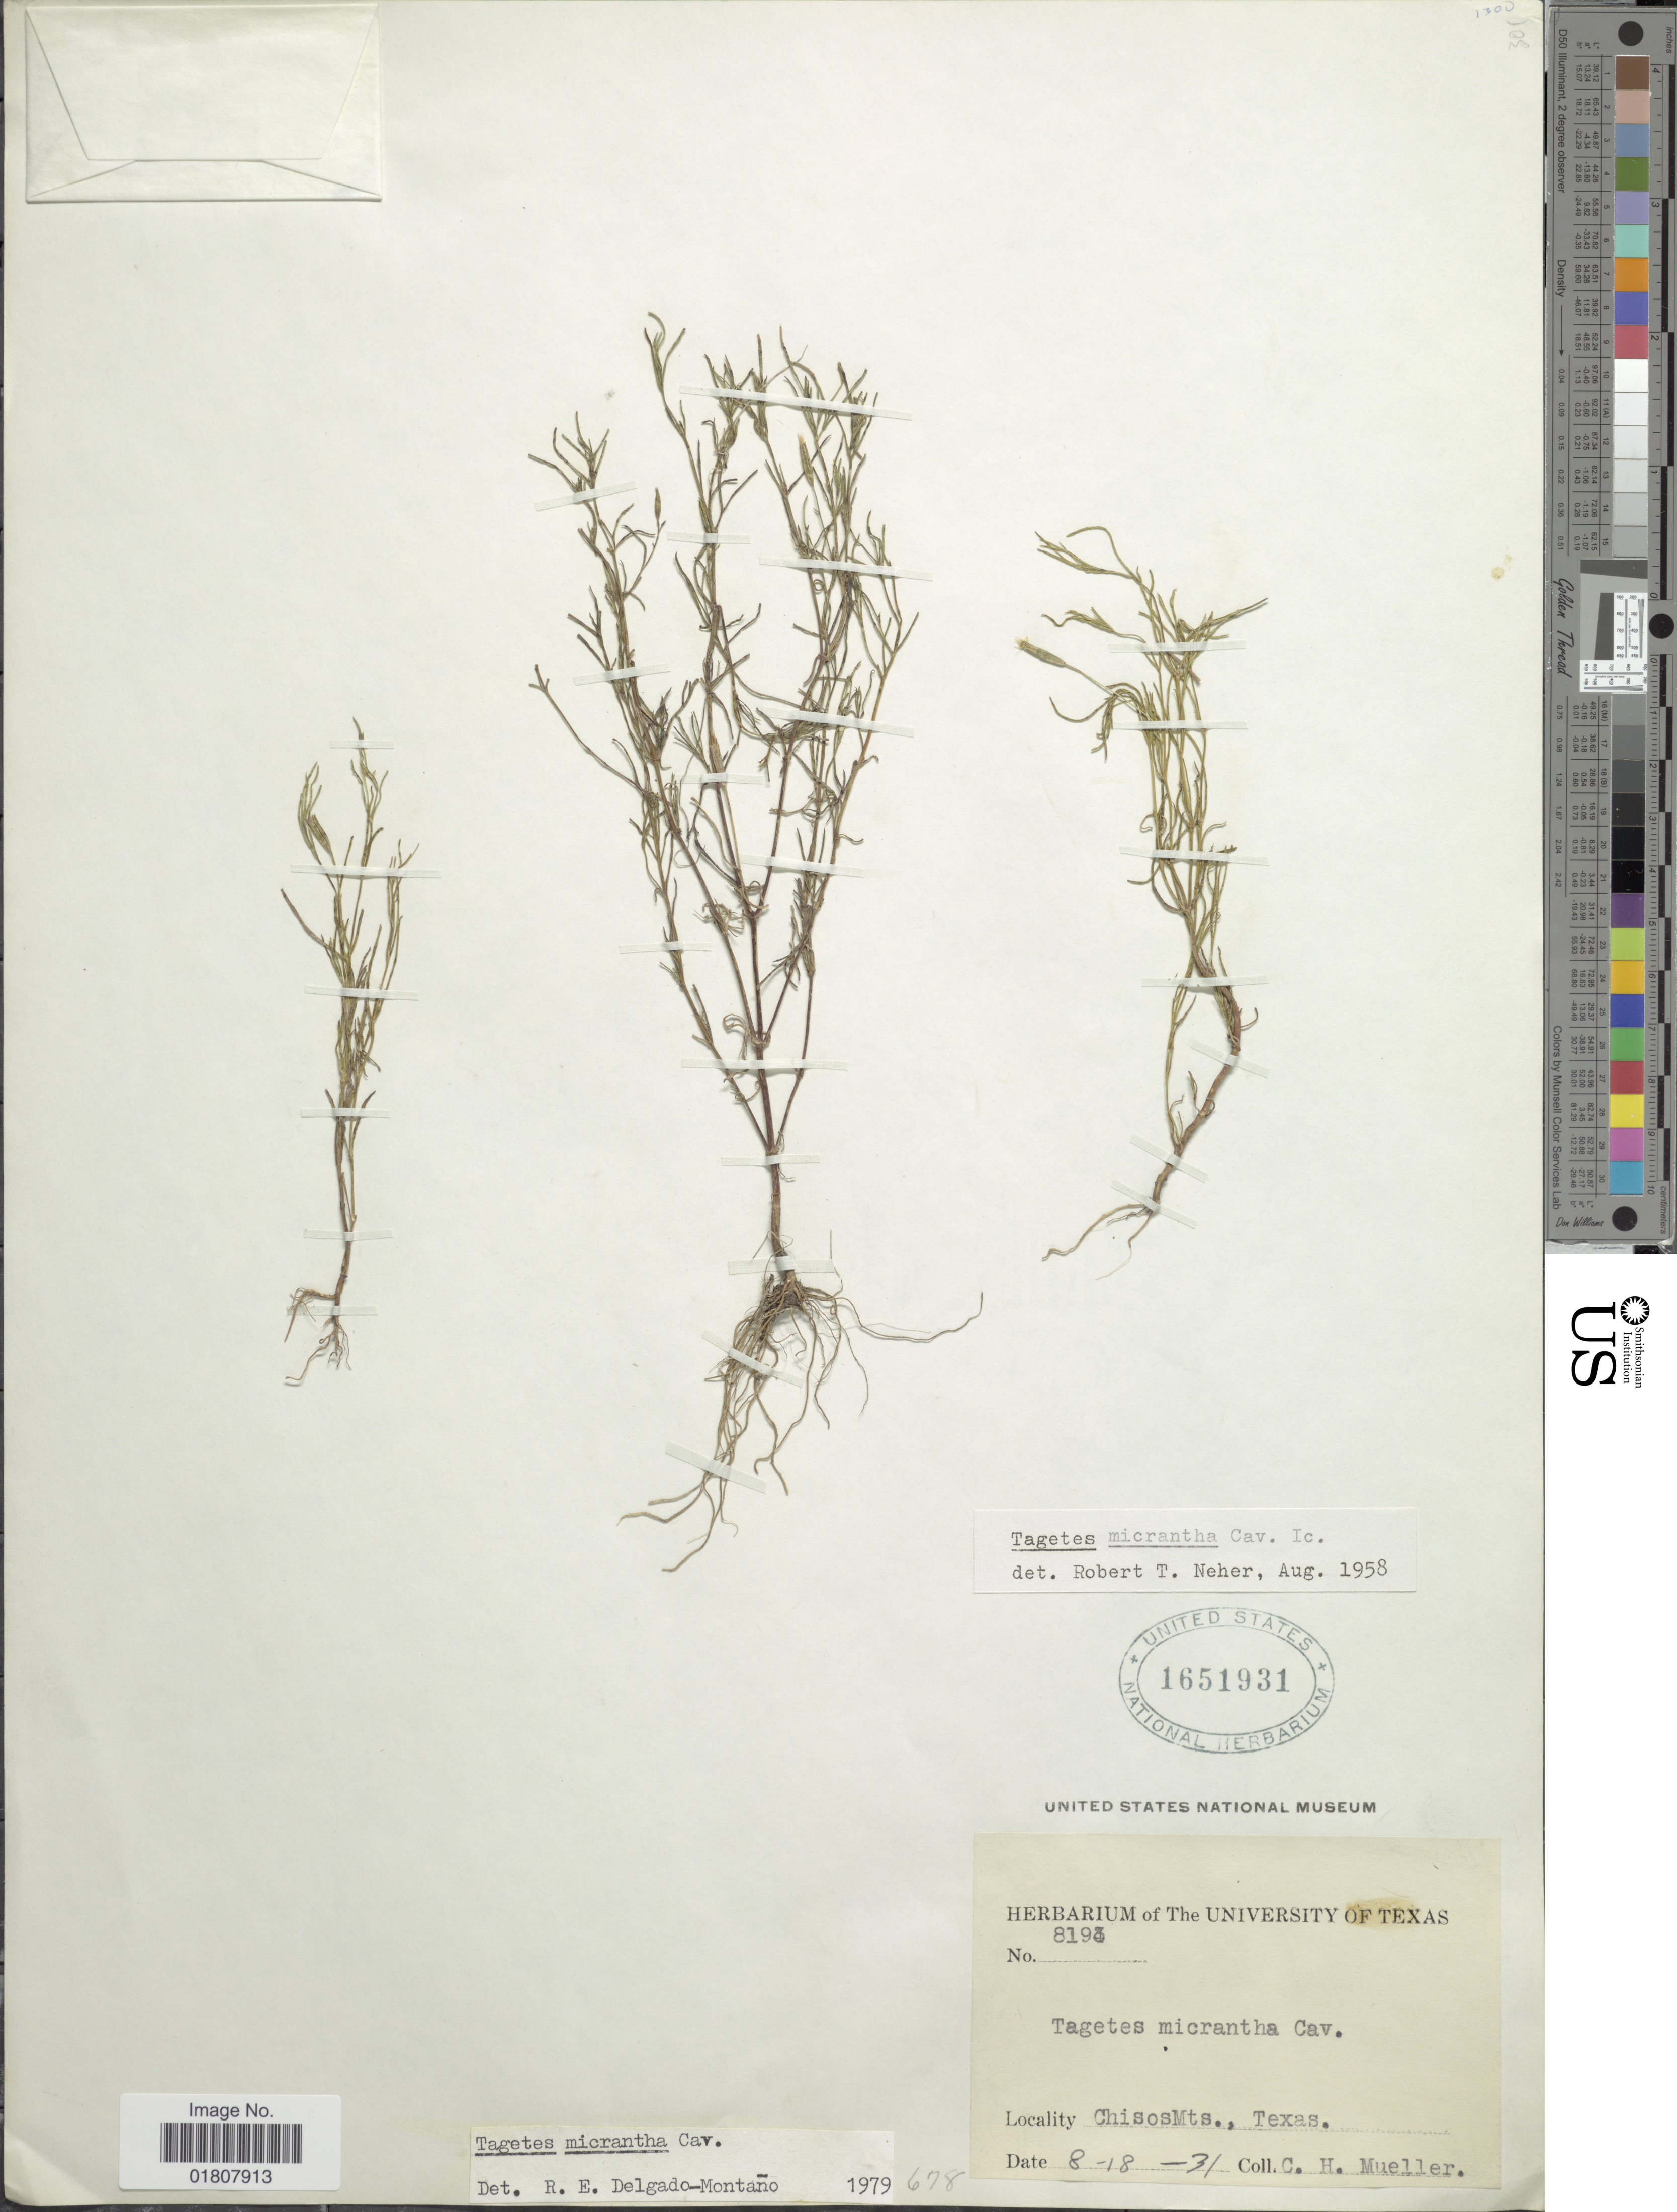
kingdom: Plantae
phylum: Tracheophyta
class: Magnoliopsida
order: Asterales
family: Asteraceae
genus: Tagetes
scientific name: Tagetes micrantha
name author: Cav.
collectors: C. H. Mueller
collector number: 8193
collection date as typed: Transcribed d/m/y: 18/8/31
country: United States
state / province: Texas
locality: Chisos Mts.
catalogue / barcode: US 1651931